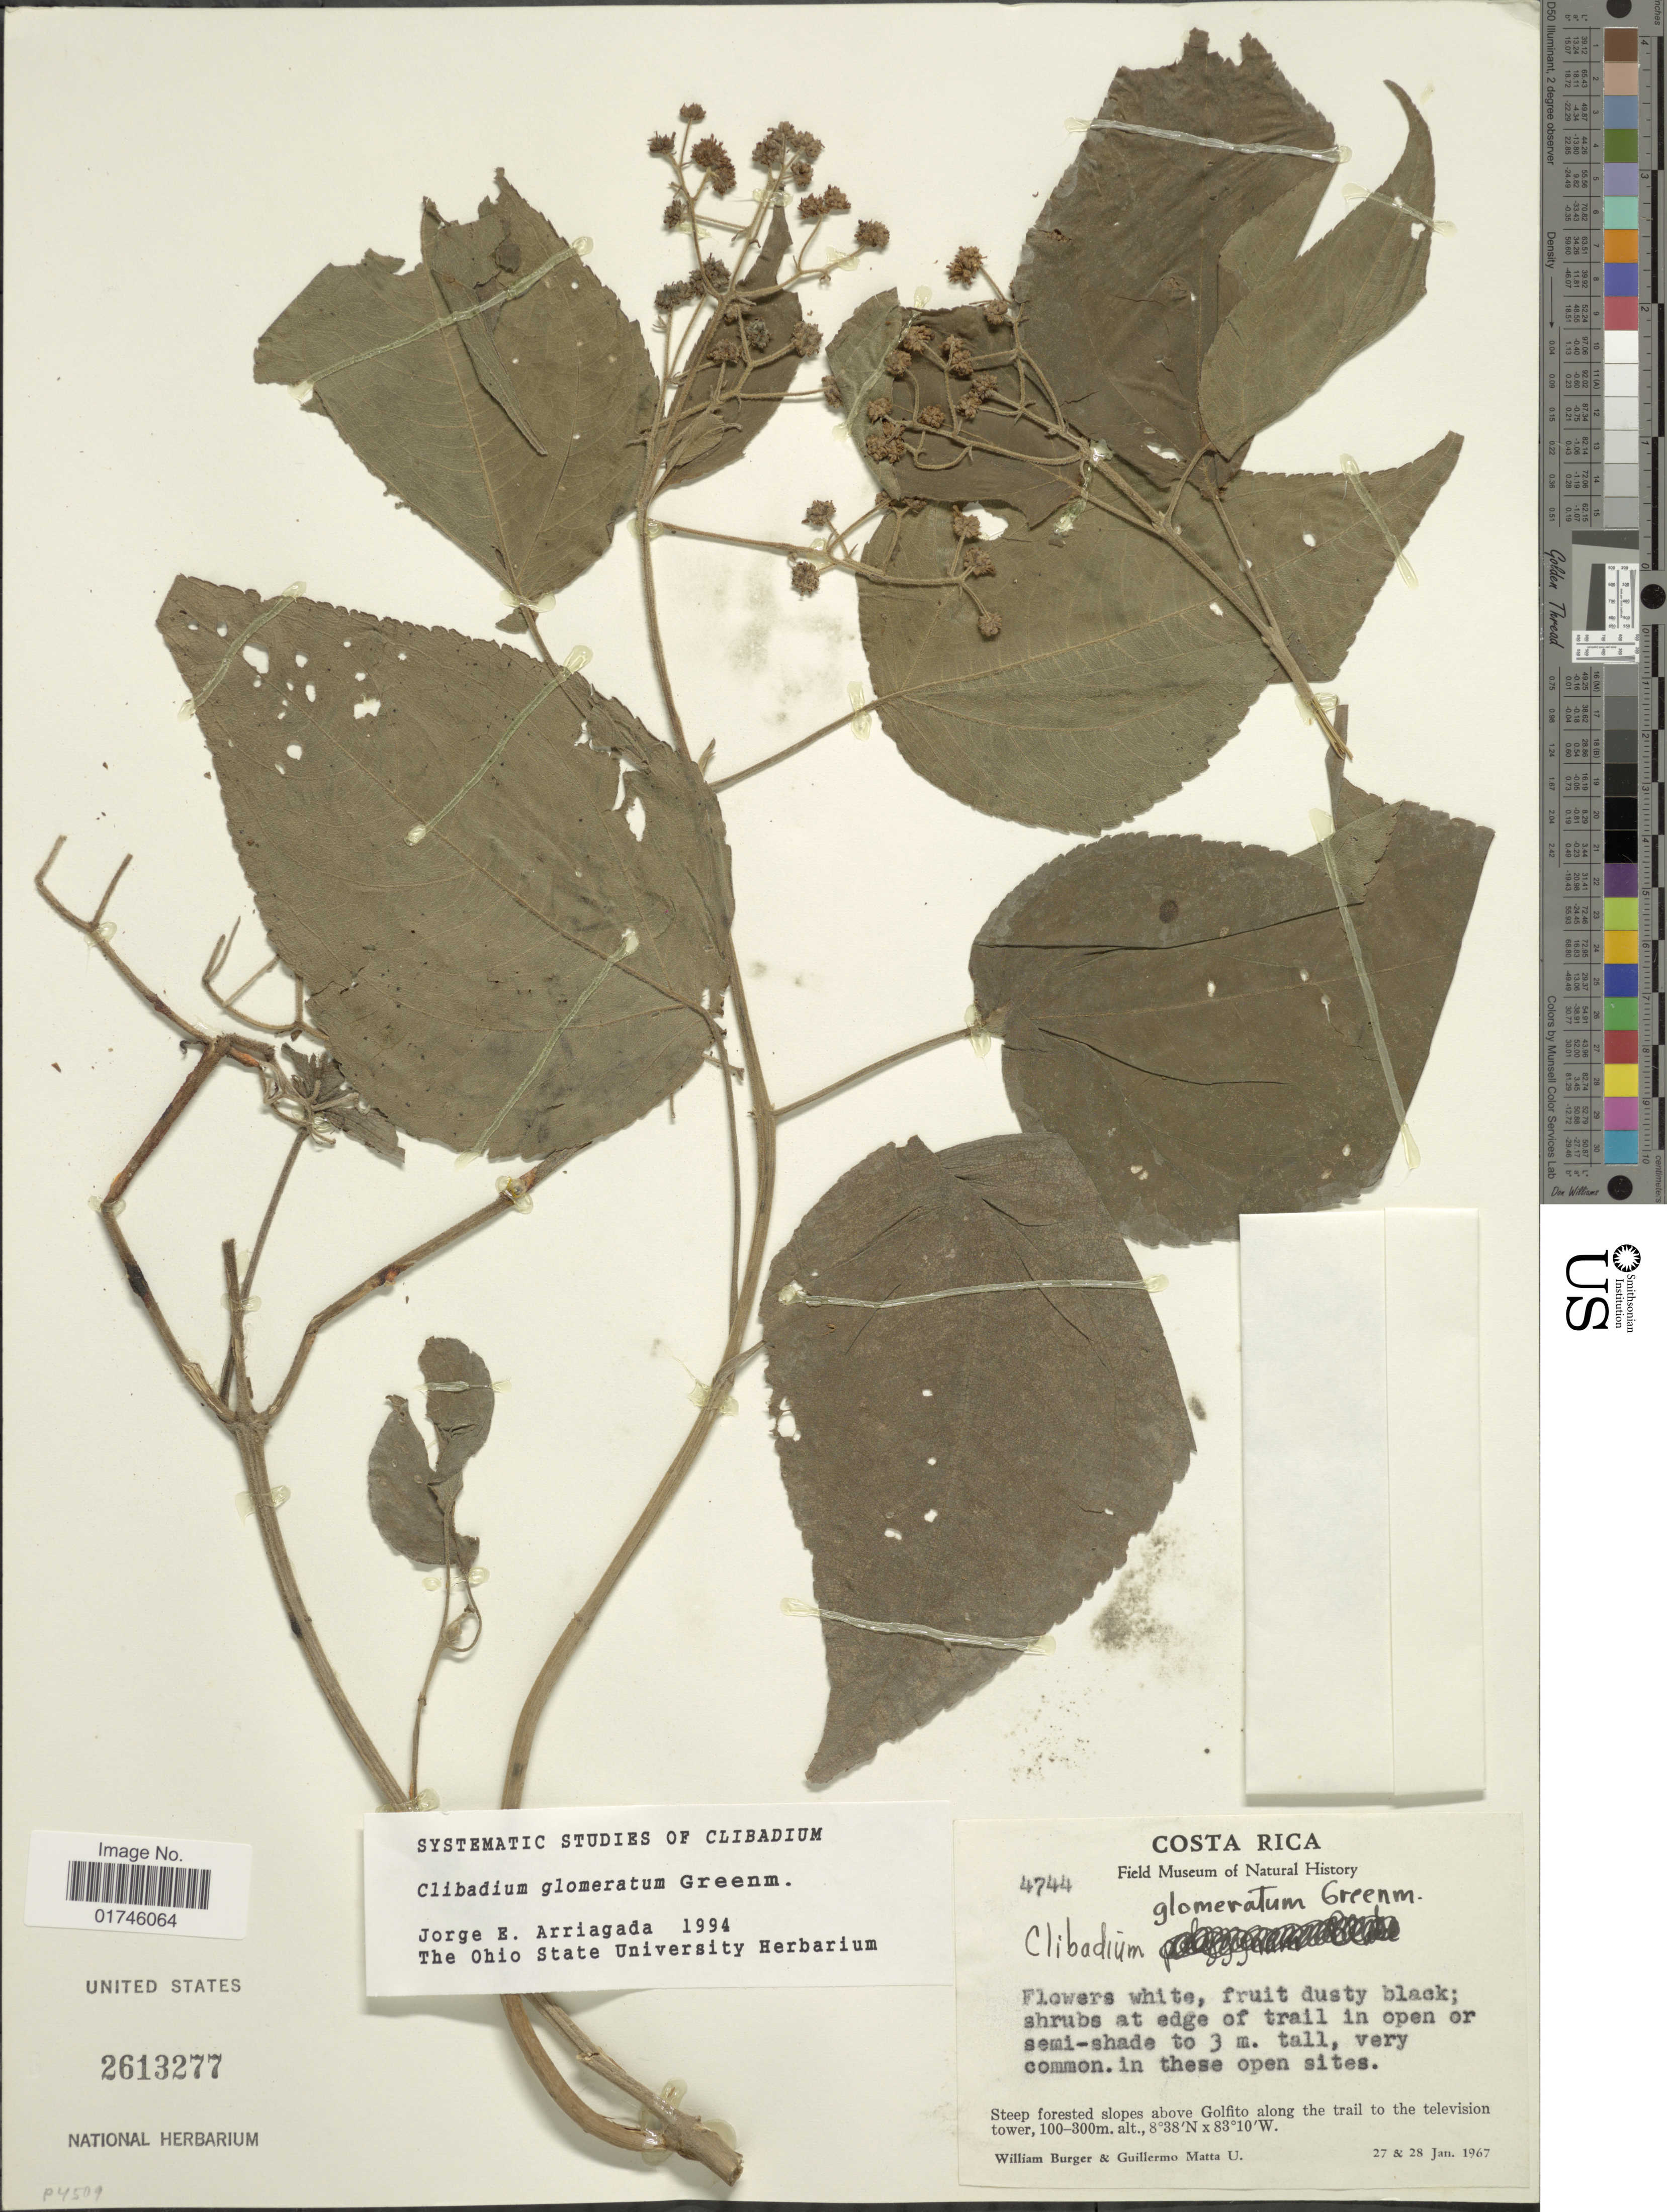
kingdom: Plantae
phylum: Tracheophyta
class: Magnoliopsida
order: Asterales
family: Asteraceae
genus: Clibadium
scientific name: Clibadium glomeratum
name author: Greenm.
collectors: W. Burger & G. Matta U.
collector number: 4744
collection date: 1967-06-27/1967-06-28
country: Costa Rica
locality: Steep forested slopes above Golfito along the trail to the television tower.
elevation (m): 100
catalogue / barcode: US 2613277